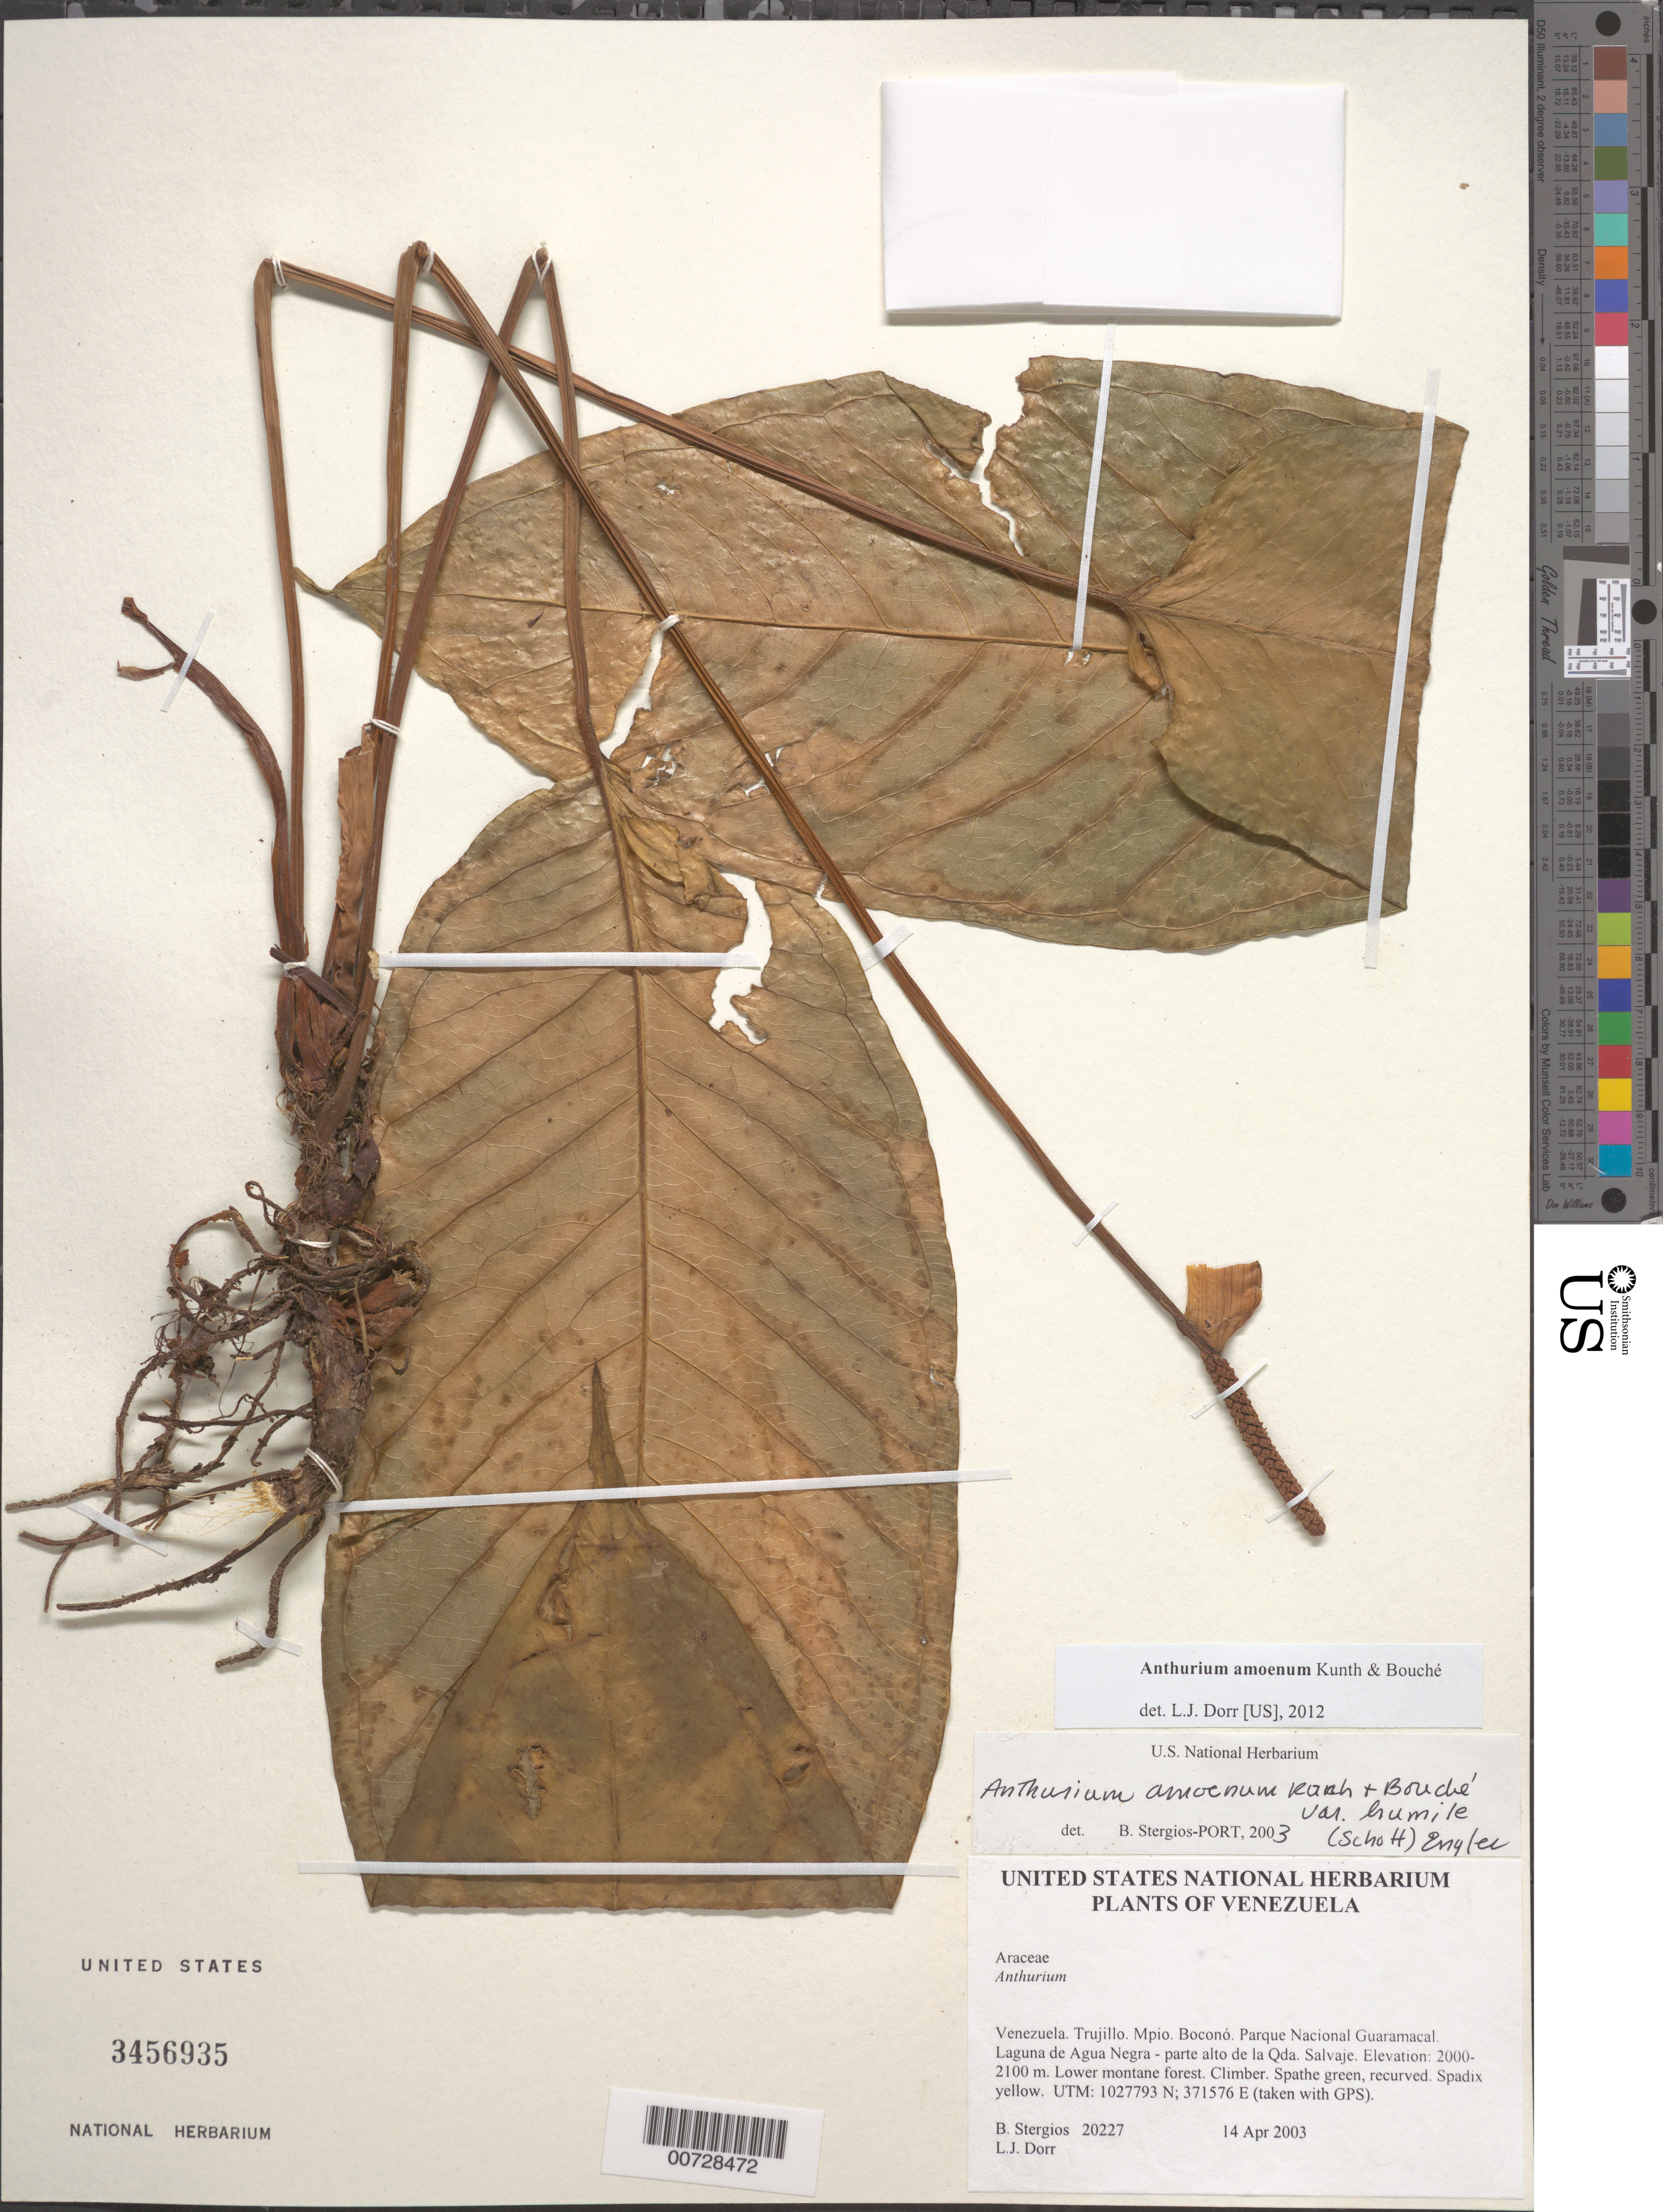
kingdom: Plantae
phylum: Tracheophyta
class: Liliopsida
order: Alismatales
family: Araceae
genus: Anthurium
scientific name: Anthurium amoenum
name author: Kunth & C.D. Bouché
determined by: Dorr, L. J., (BOT), Smithsonian Institution - National Museum of Natural History (UNITED STATES)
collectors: B. G. Stergios & L. J. Dorr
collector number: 20227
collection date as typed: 14 Apr 2003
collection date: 2003-04-14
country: Venezuela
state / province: Trujillo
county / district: Boconó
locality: Parque Nacional Guaramacal. Laguna de Agua Negra - parte alto de la Qda. Salvaje.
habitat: Lower montane forest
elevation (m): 2000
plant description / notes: PORT, US, VEN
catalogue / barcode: US 3456935